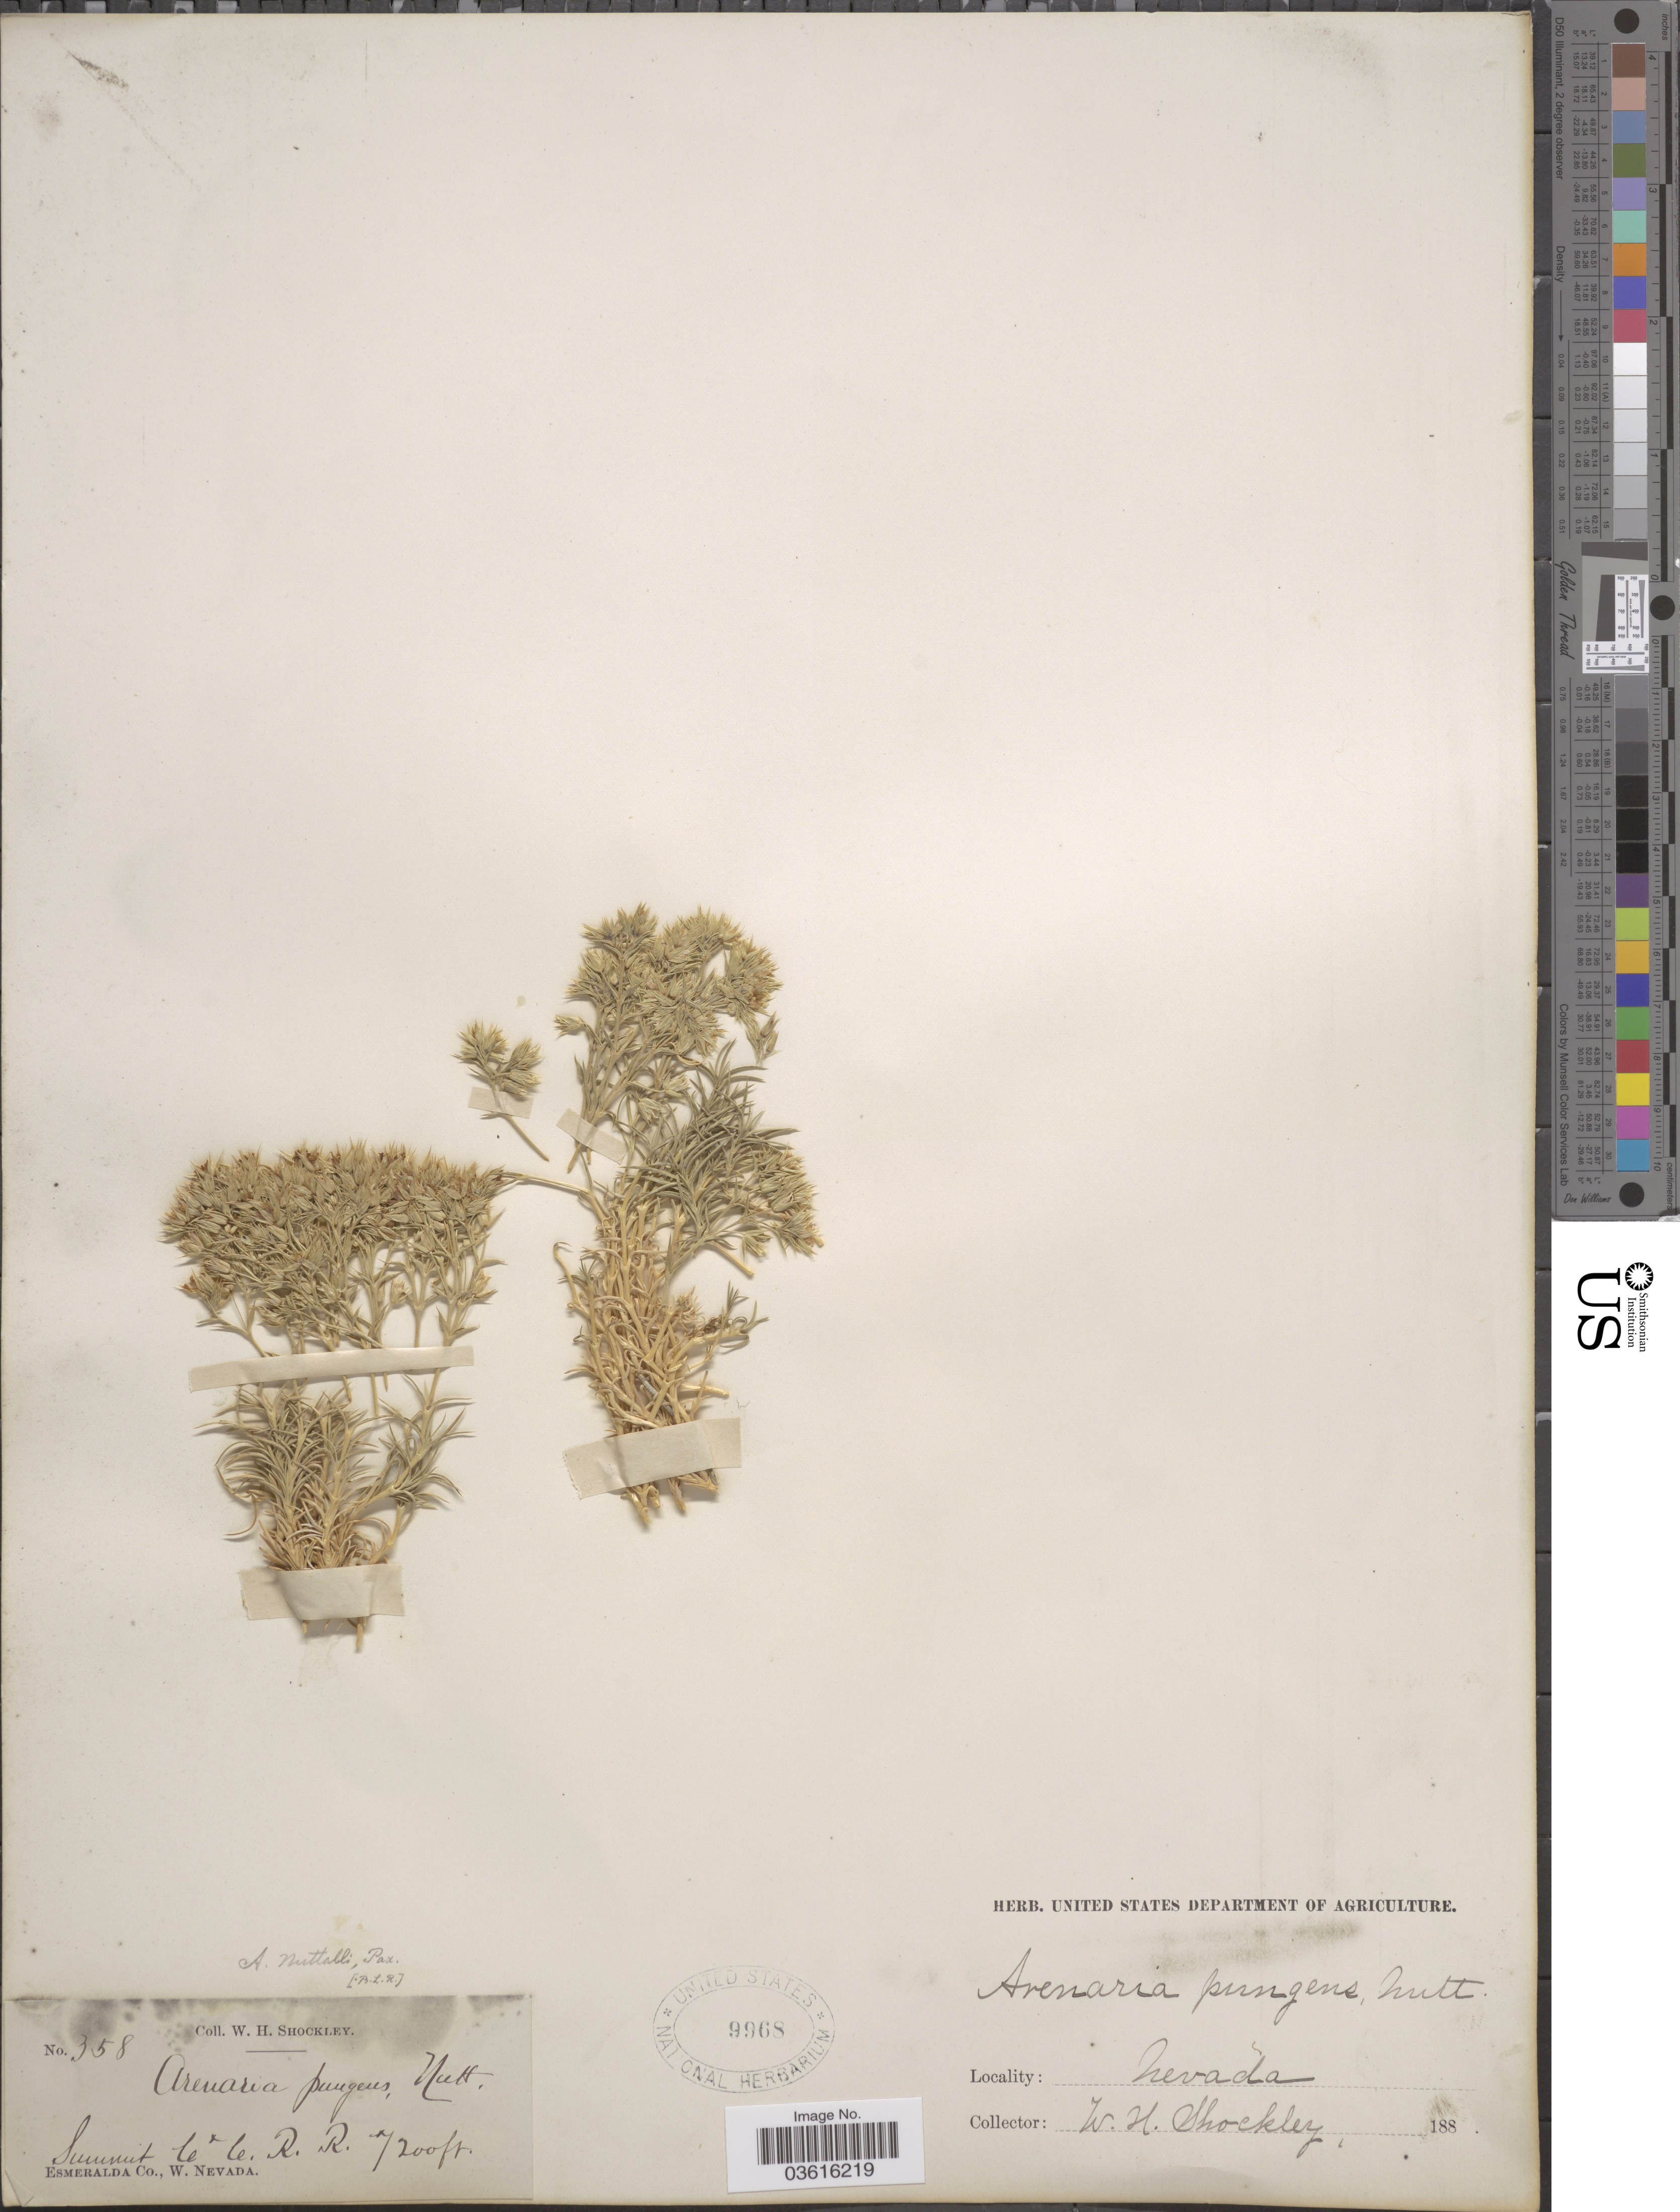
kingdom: Plantae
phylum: Tracheophyta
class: Magnoliopsida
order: Caryophyllales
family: Caryophyllaceae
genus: Minuartia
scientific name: Minuartia nuttallii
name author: (Pax) Briq.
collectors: W. Shockley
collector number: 358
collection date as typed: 188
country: United States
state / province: Nevada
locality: Summit C & C. R. R. Esmeralda Co.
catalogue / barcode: US 9968